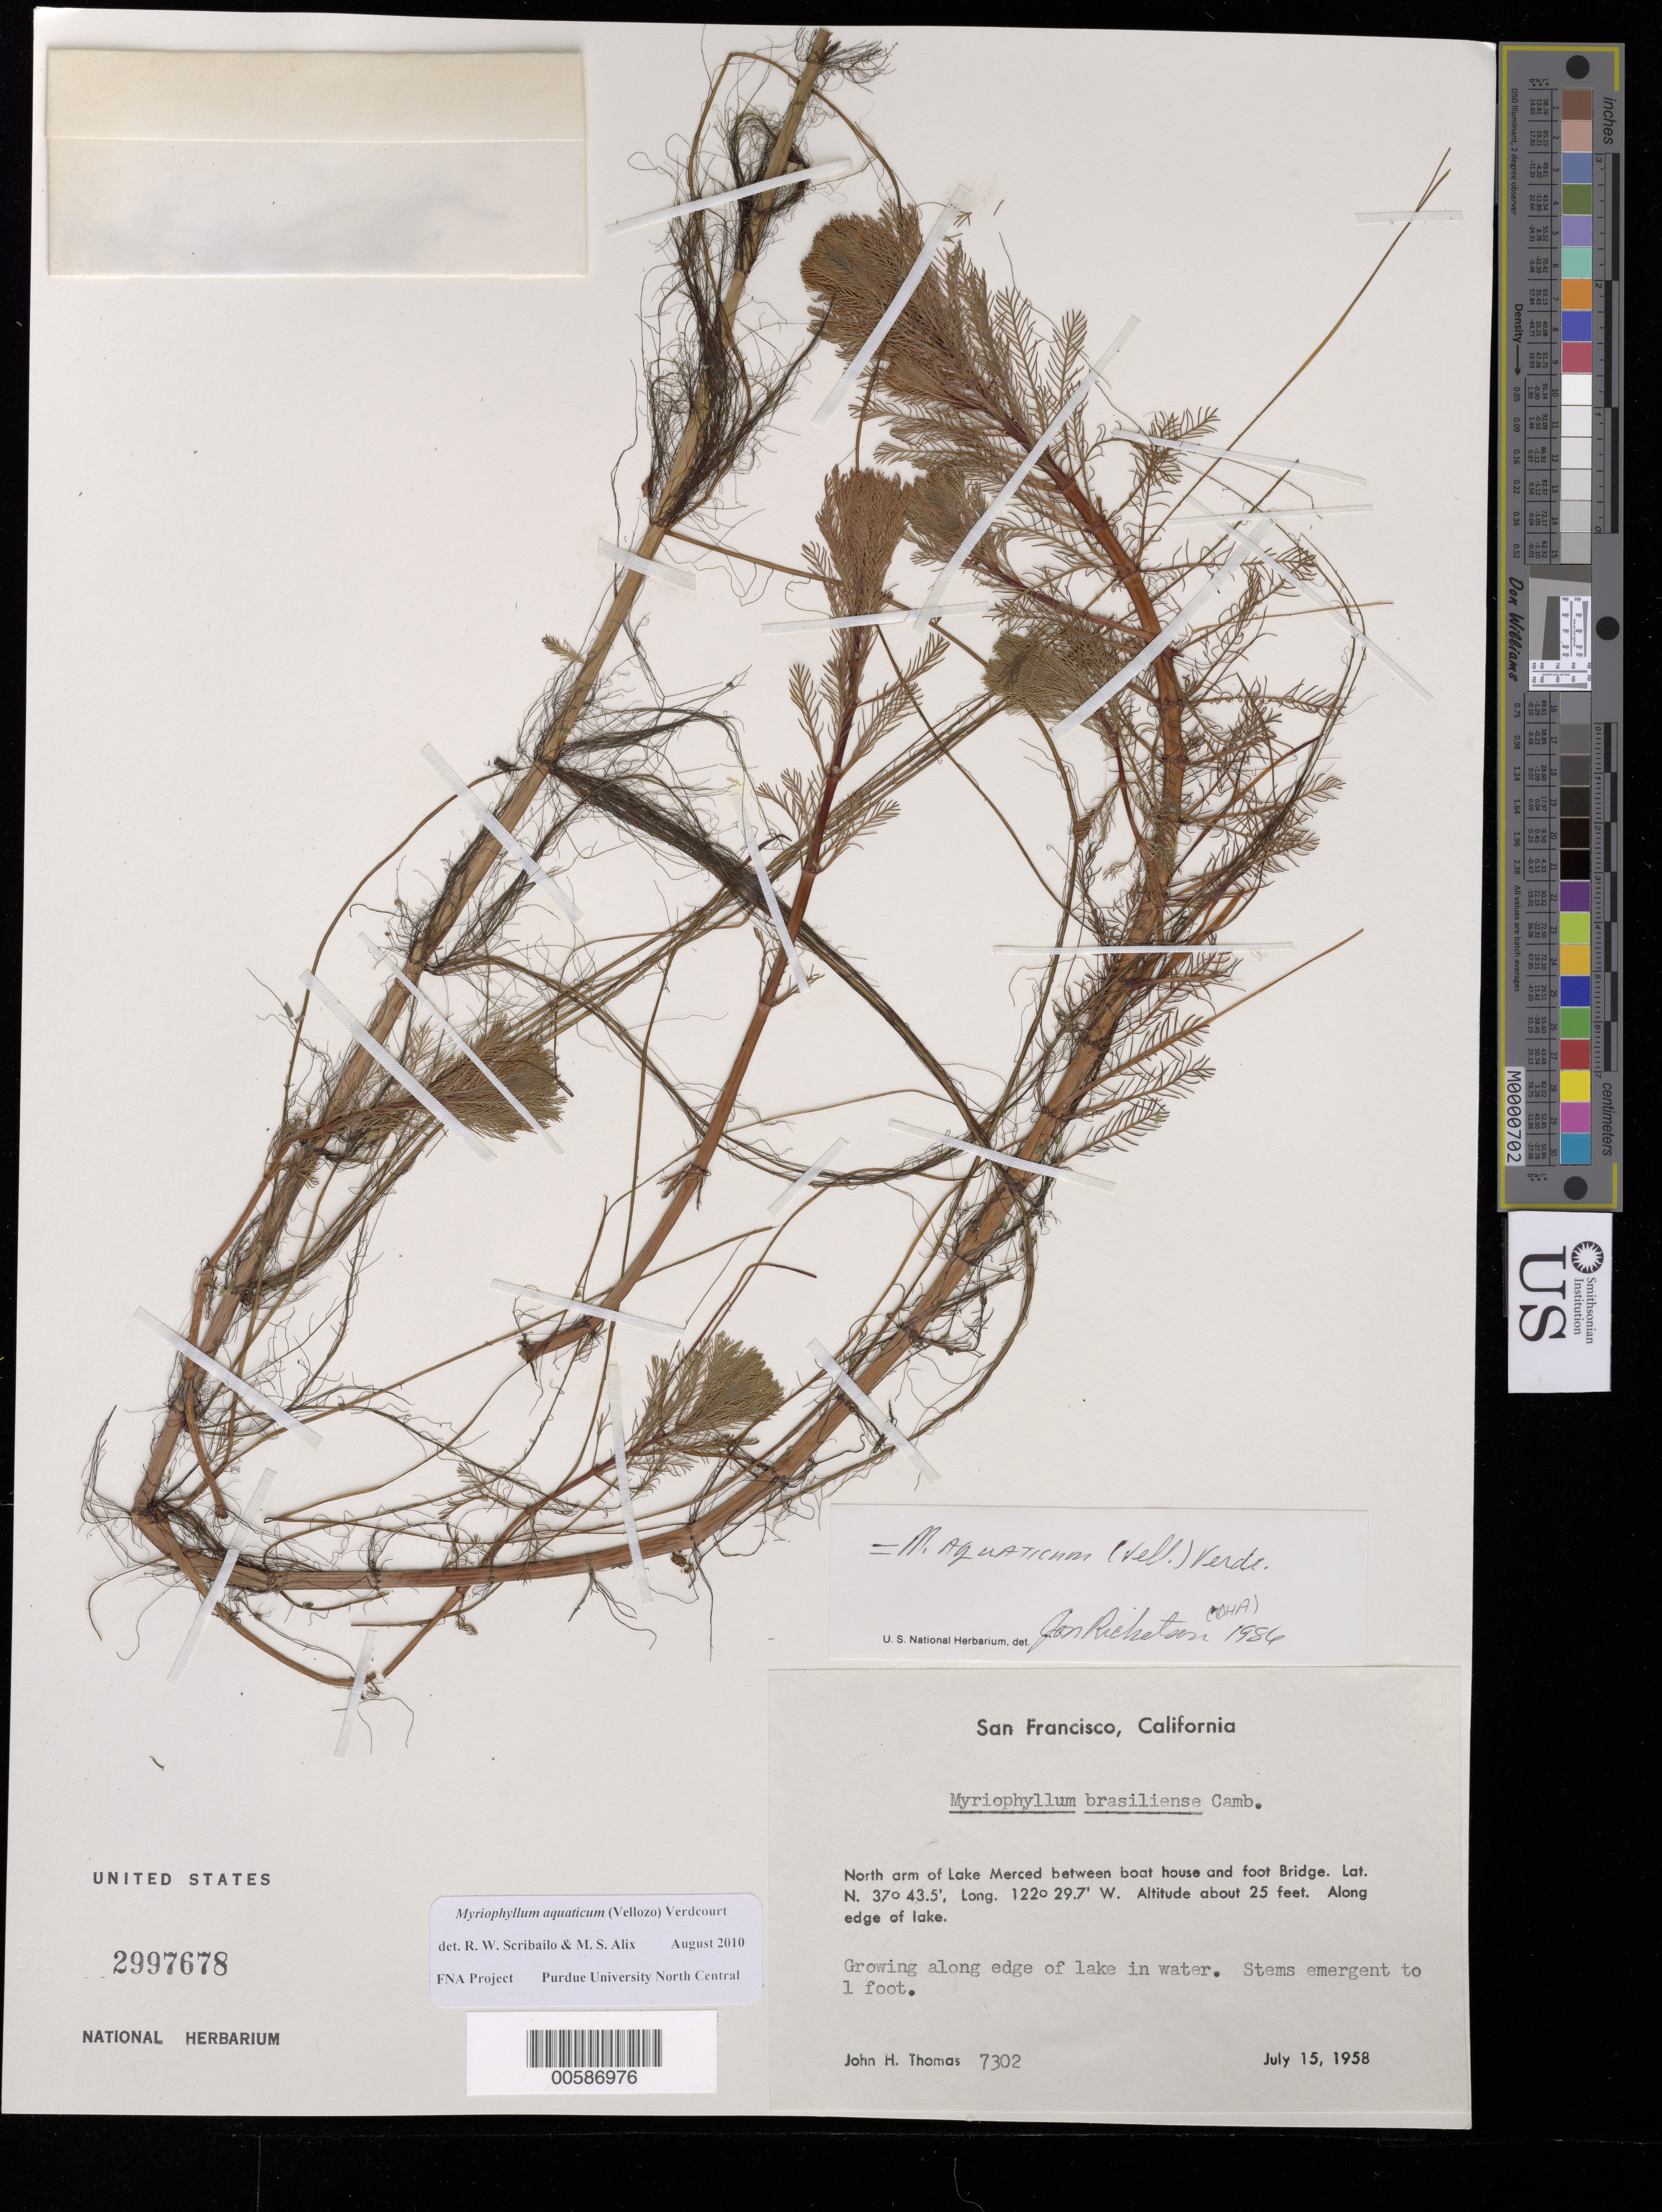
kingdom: Plantae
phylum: Tracheophyta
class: Magnoliopsida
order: Saxifragales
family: Haloragaceae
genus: Myriophyllum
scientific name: Myriophyllum aquaticum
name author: (Vell.) Verdc.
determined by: Scribailo, R. W.; Alix, M. S.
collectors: J. H. Thomas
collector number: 7302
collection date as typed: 15 Jul 1858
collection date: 1858-07-15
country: United States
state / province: California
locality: North arm of Lake Merced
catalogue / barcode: US 2997678